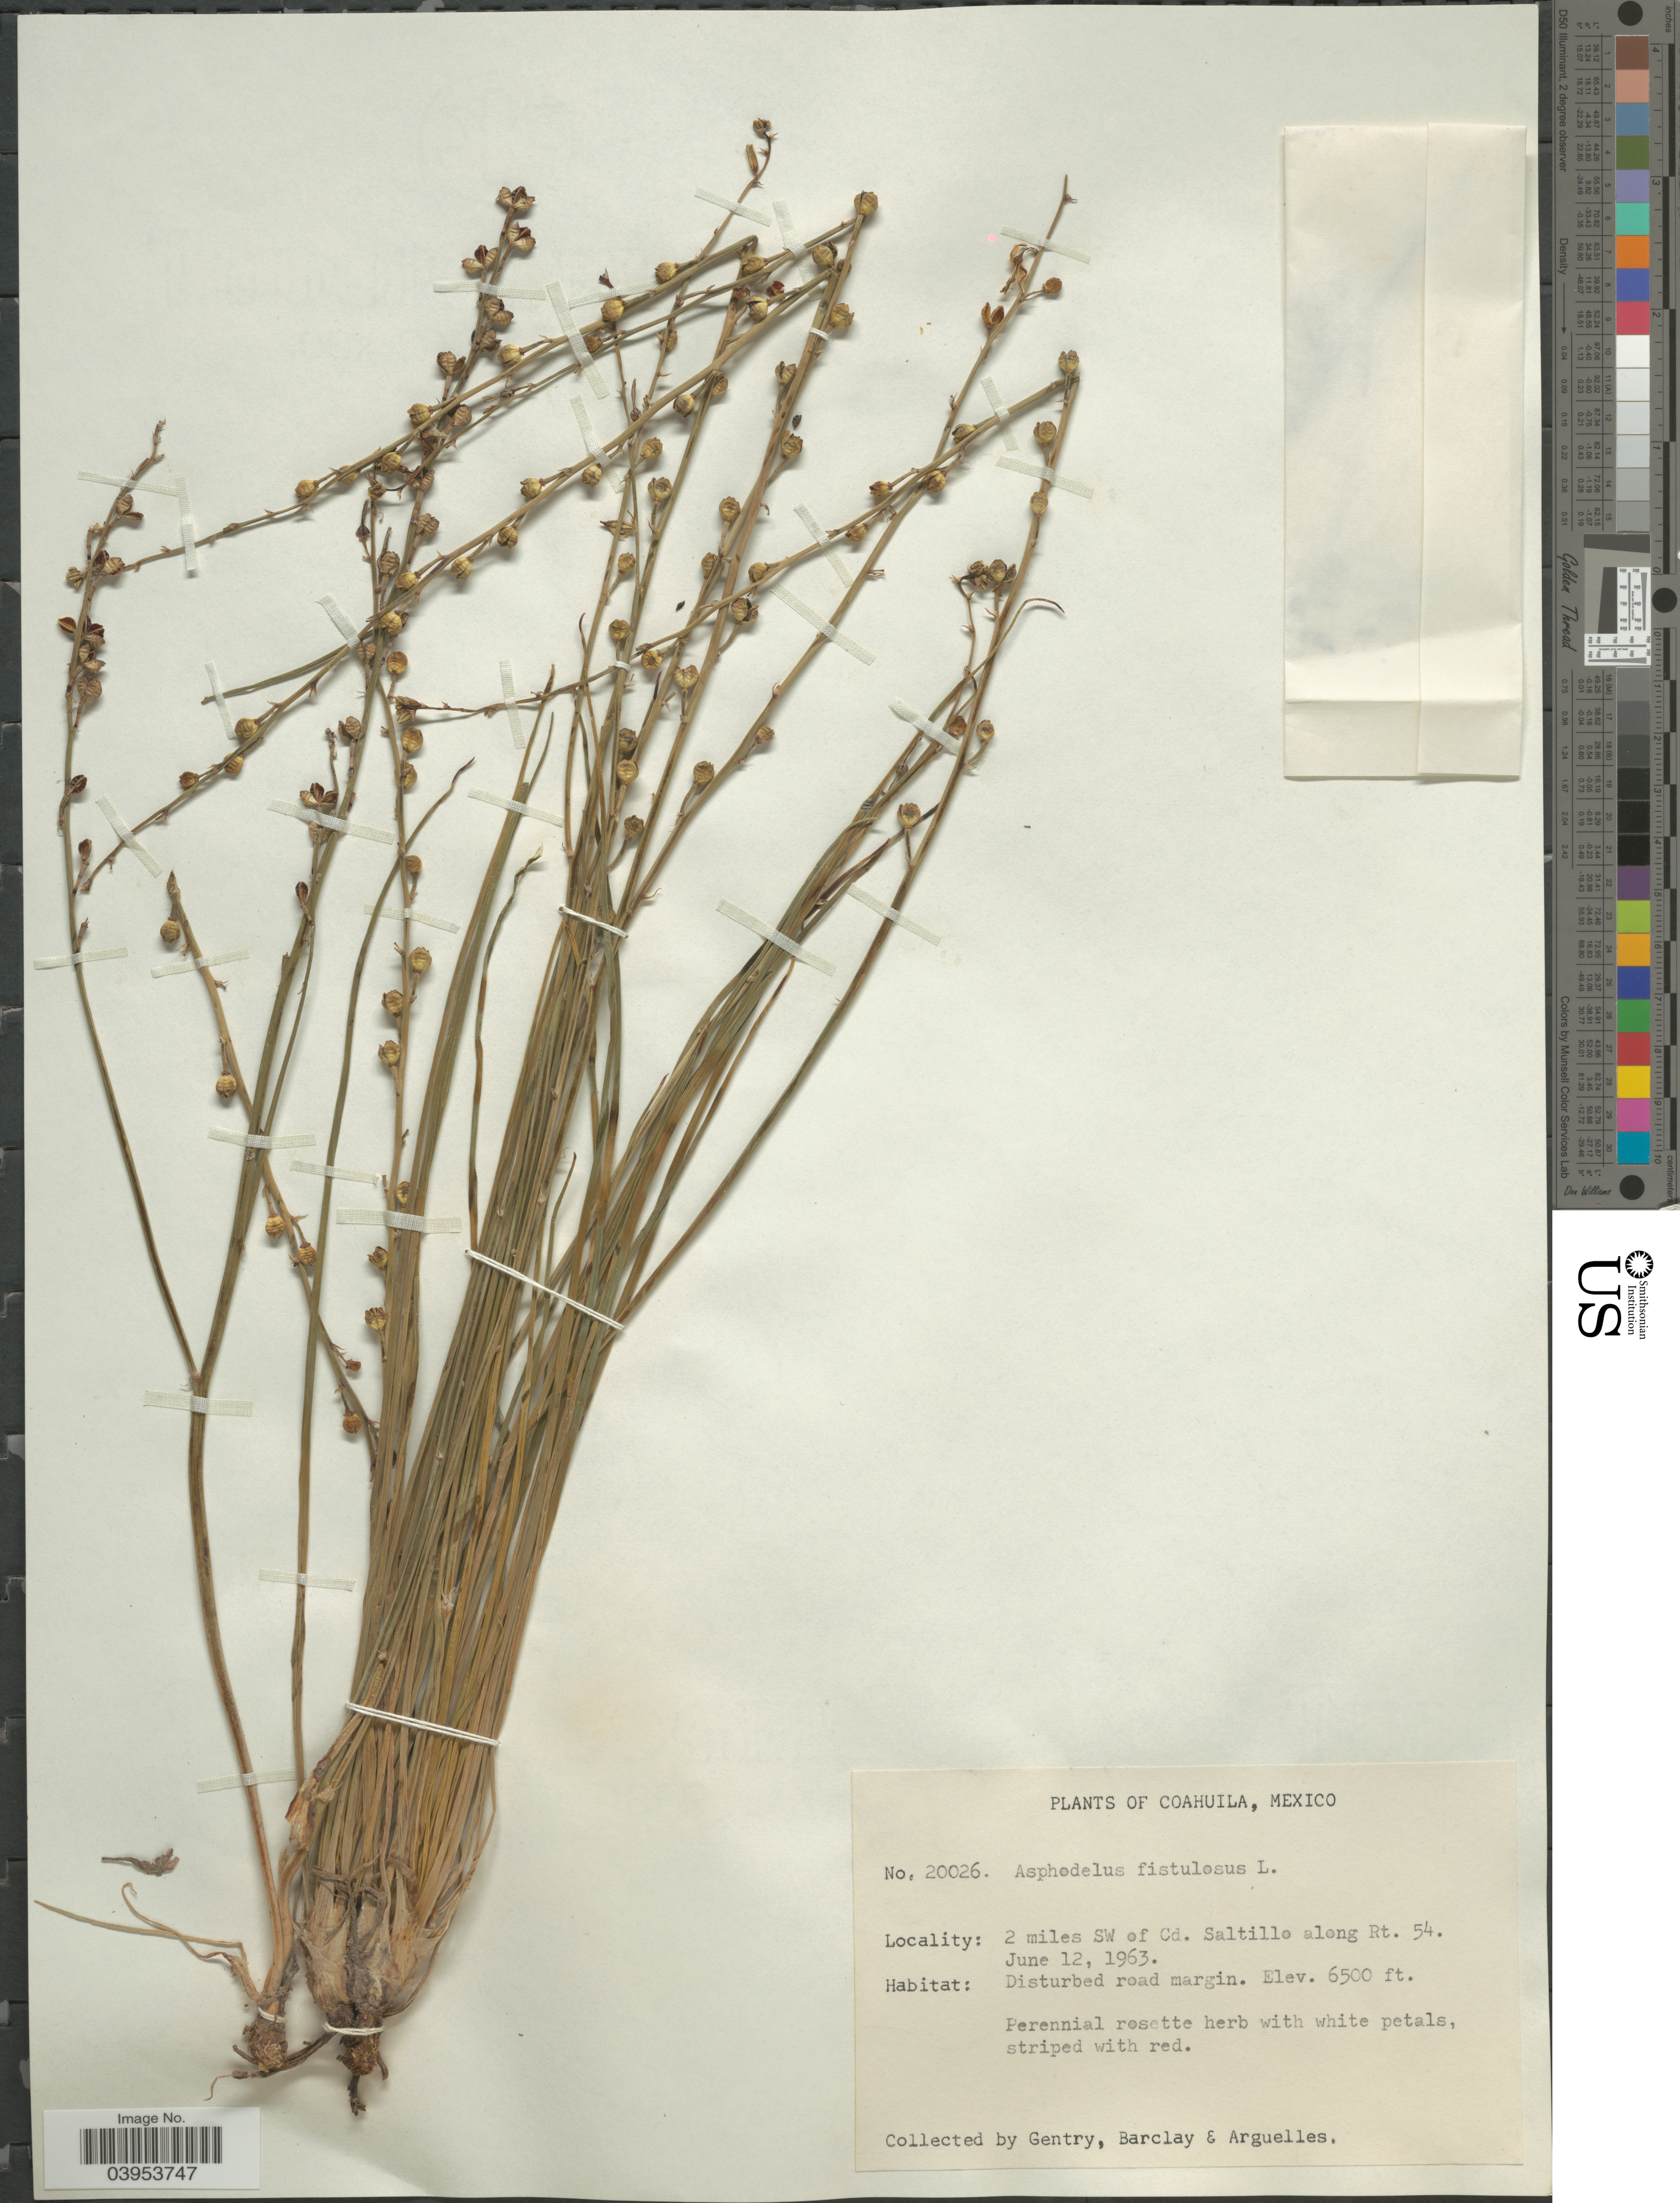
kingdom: Plantae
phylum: Tracheophyta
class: Liliopsida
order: Asparagales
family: Asphodelaceae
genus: Asphodelus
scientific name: Asphodelus fistulosus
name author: L.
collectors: Gentry, --, -- Barclay & Arguelles, --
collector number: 20026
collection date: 1963-06-12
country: Mexico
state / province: Coahuila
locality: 2 miles SW of Cd. Saltillo along Rt. 54.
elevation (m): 1981